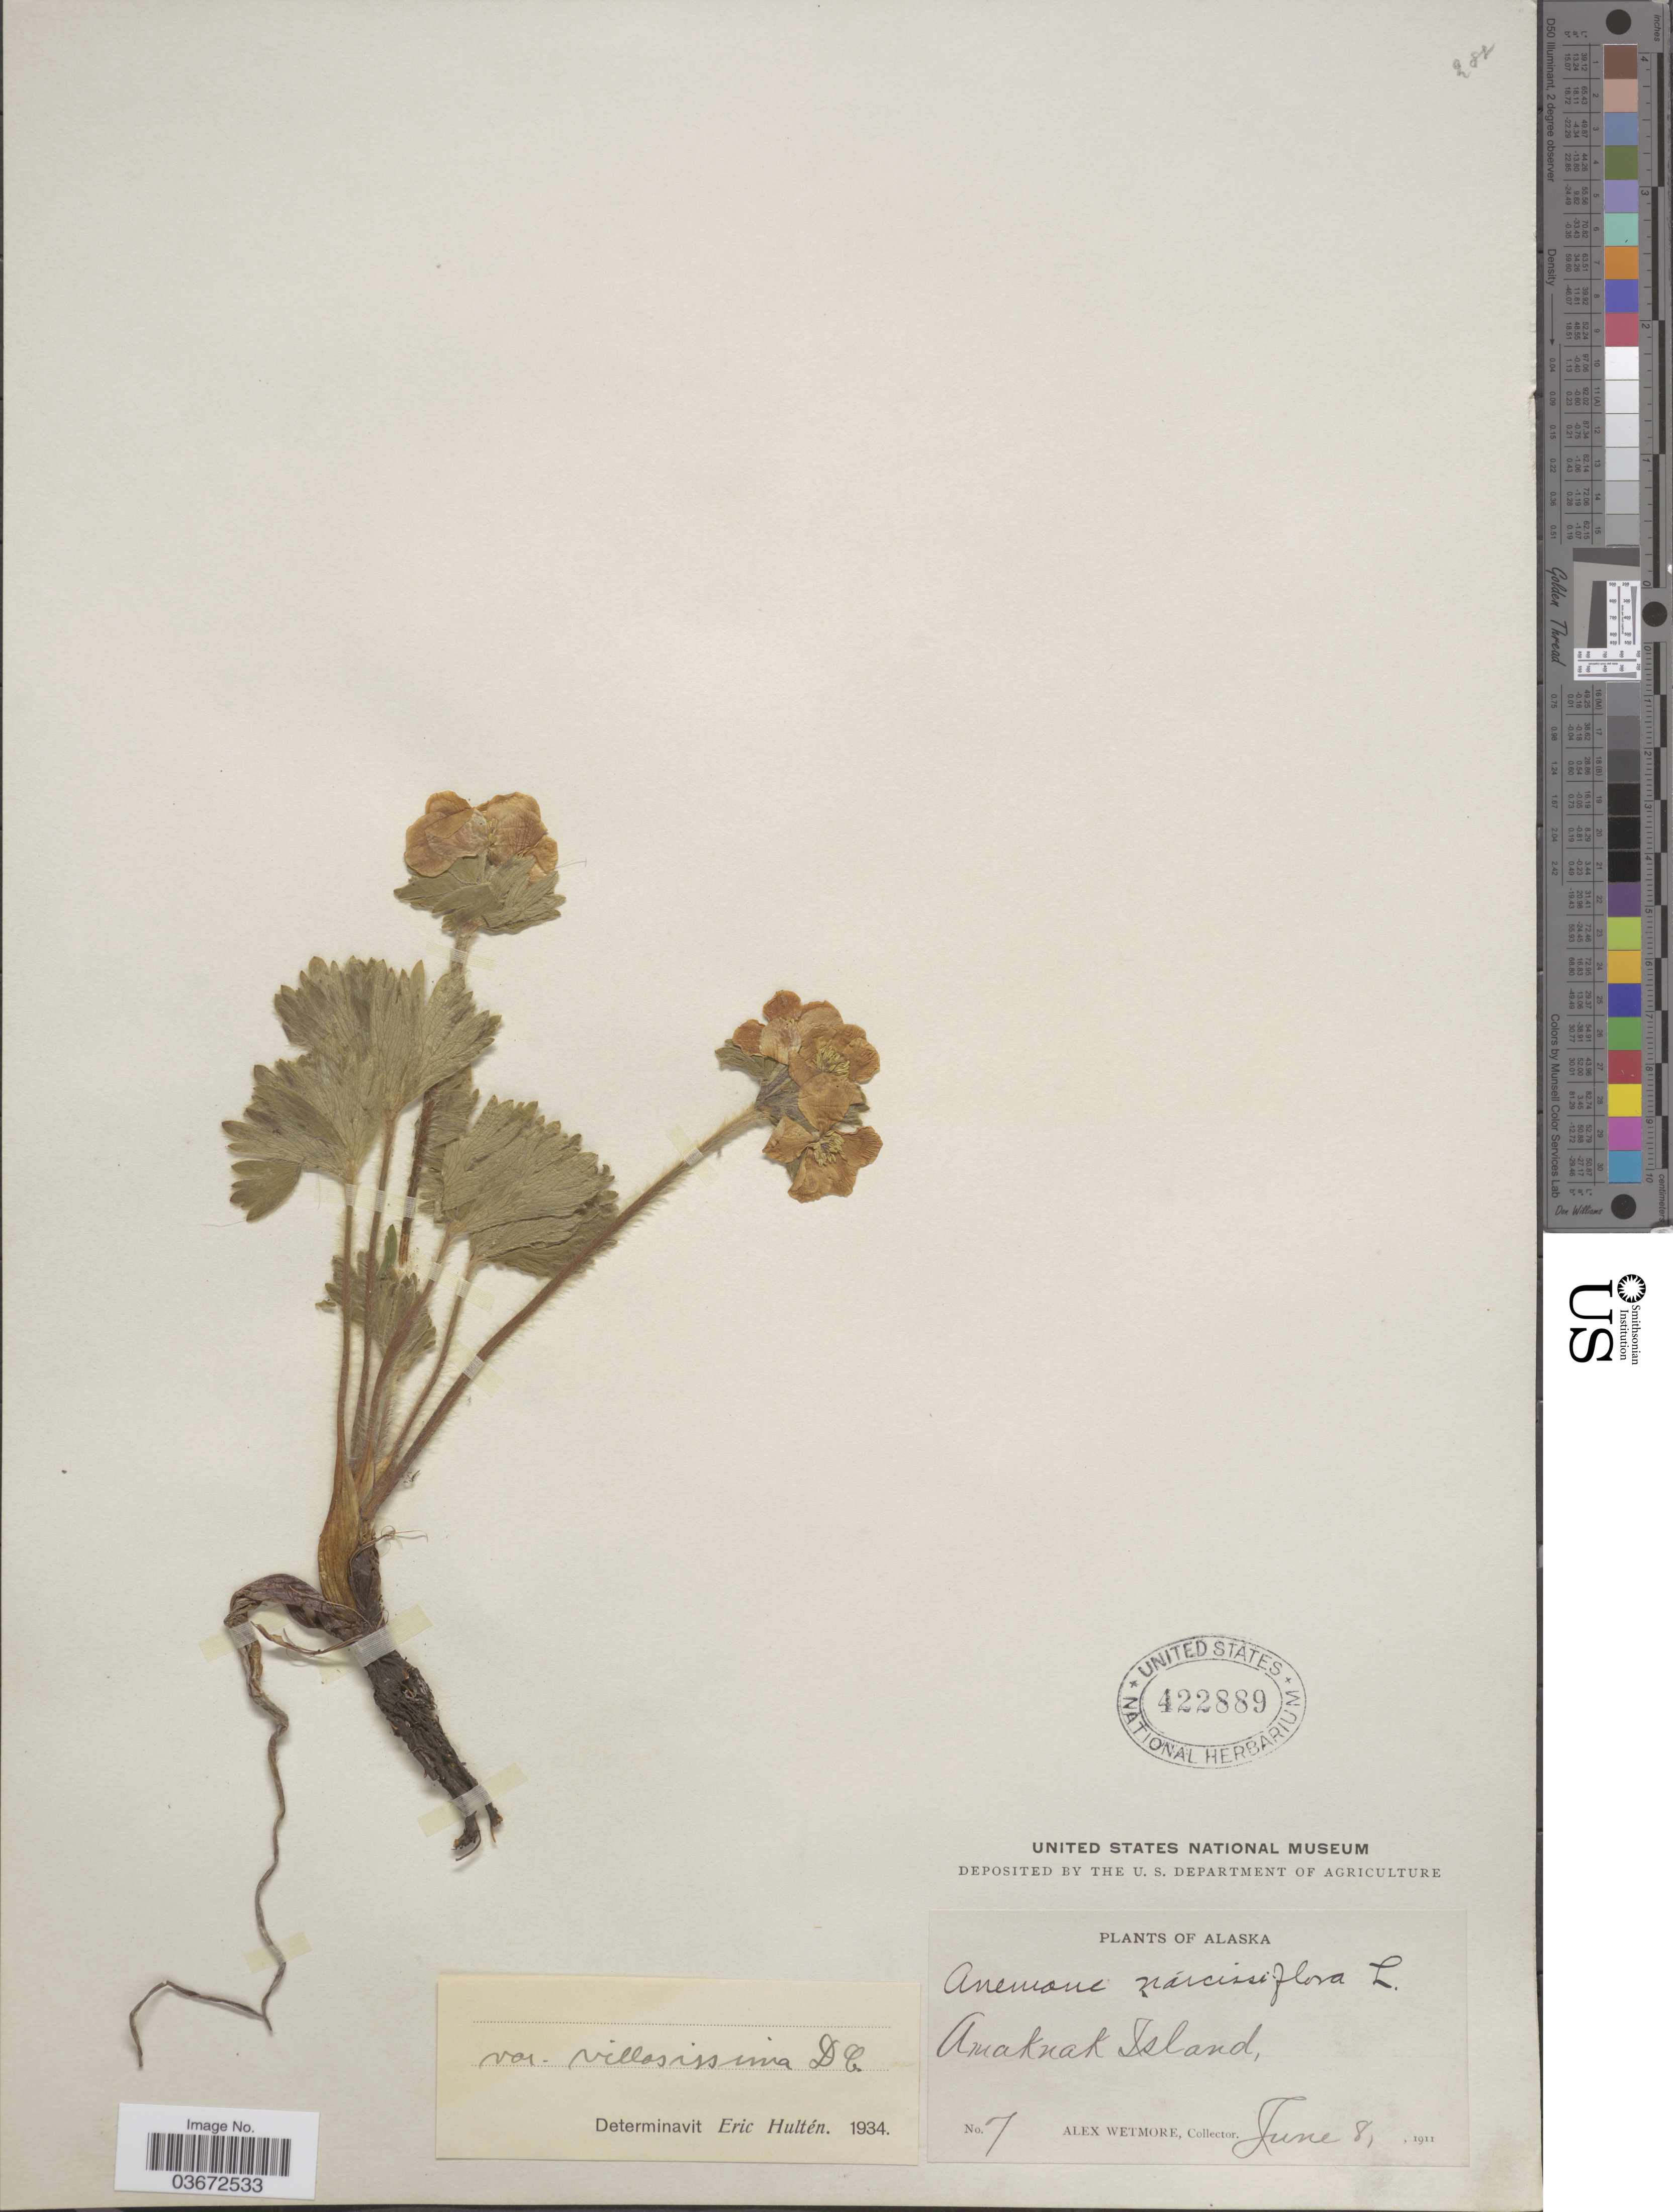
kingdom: Plantae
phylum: Tracheophyta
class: Magnoliopsida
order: Ranunculales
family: Ranunculaceae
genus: Anemone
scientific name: Anemone narcissiflora var. villosissima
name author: DC.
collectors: A. Wetmore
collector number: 7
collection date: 1911-06-08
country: United States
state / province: Alaska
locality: Amaknak Island.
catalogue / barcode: US 422889